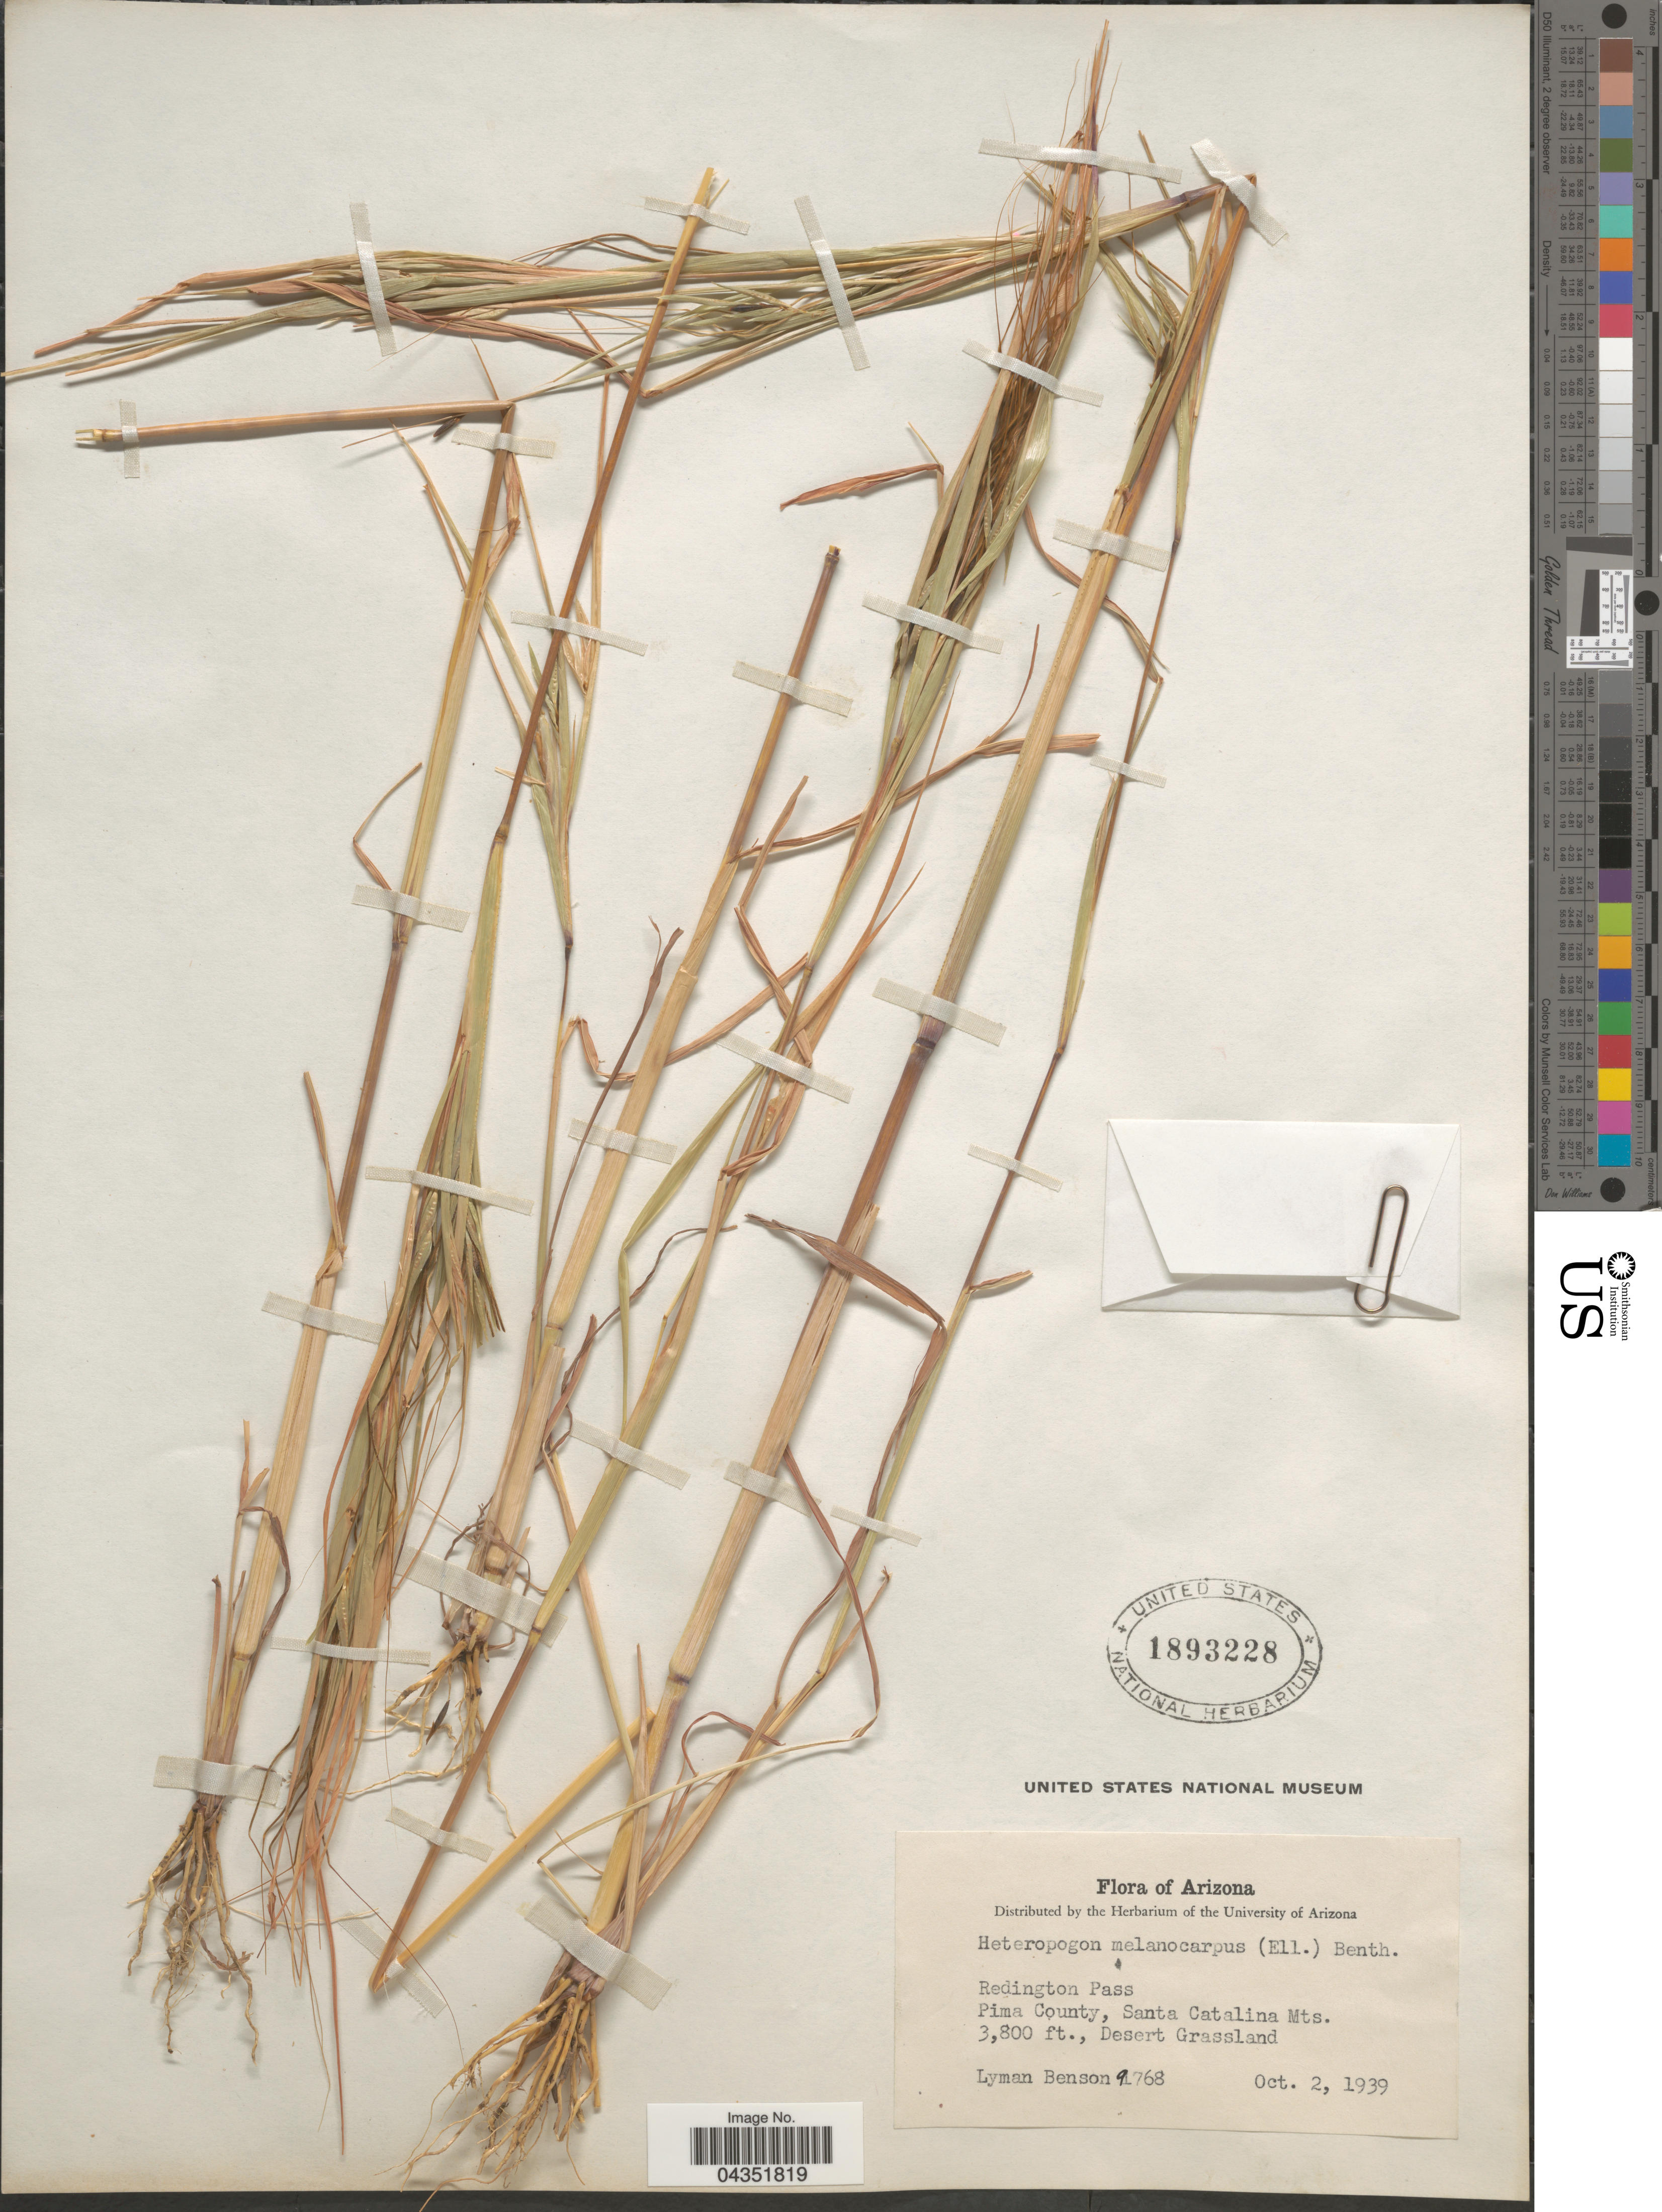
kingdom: Plantae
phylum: Tracheophyta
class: Liliopsida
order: Poales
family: Poaceae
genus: Heteropogon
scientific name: Heteropogon melanocarpus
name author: (Elliott) Benth.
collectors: L. D. Benson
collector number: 9768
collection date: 1939-10-02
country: United States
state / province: Arizona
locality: Redington Pass. Pima County, Santa Catalina Mts. Desert Grassland.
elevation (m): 1158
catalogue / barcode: US 1893228